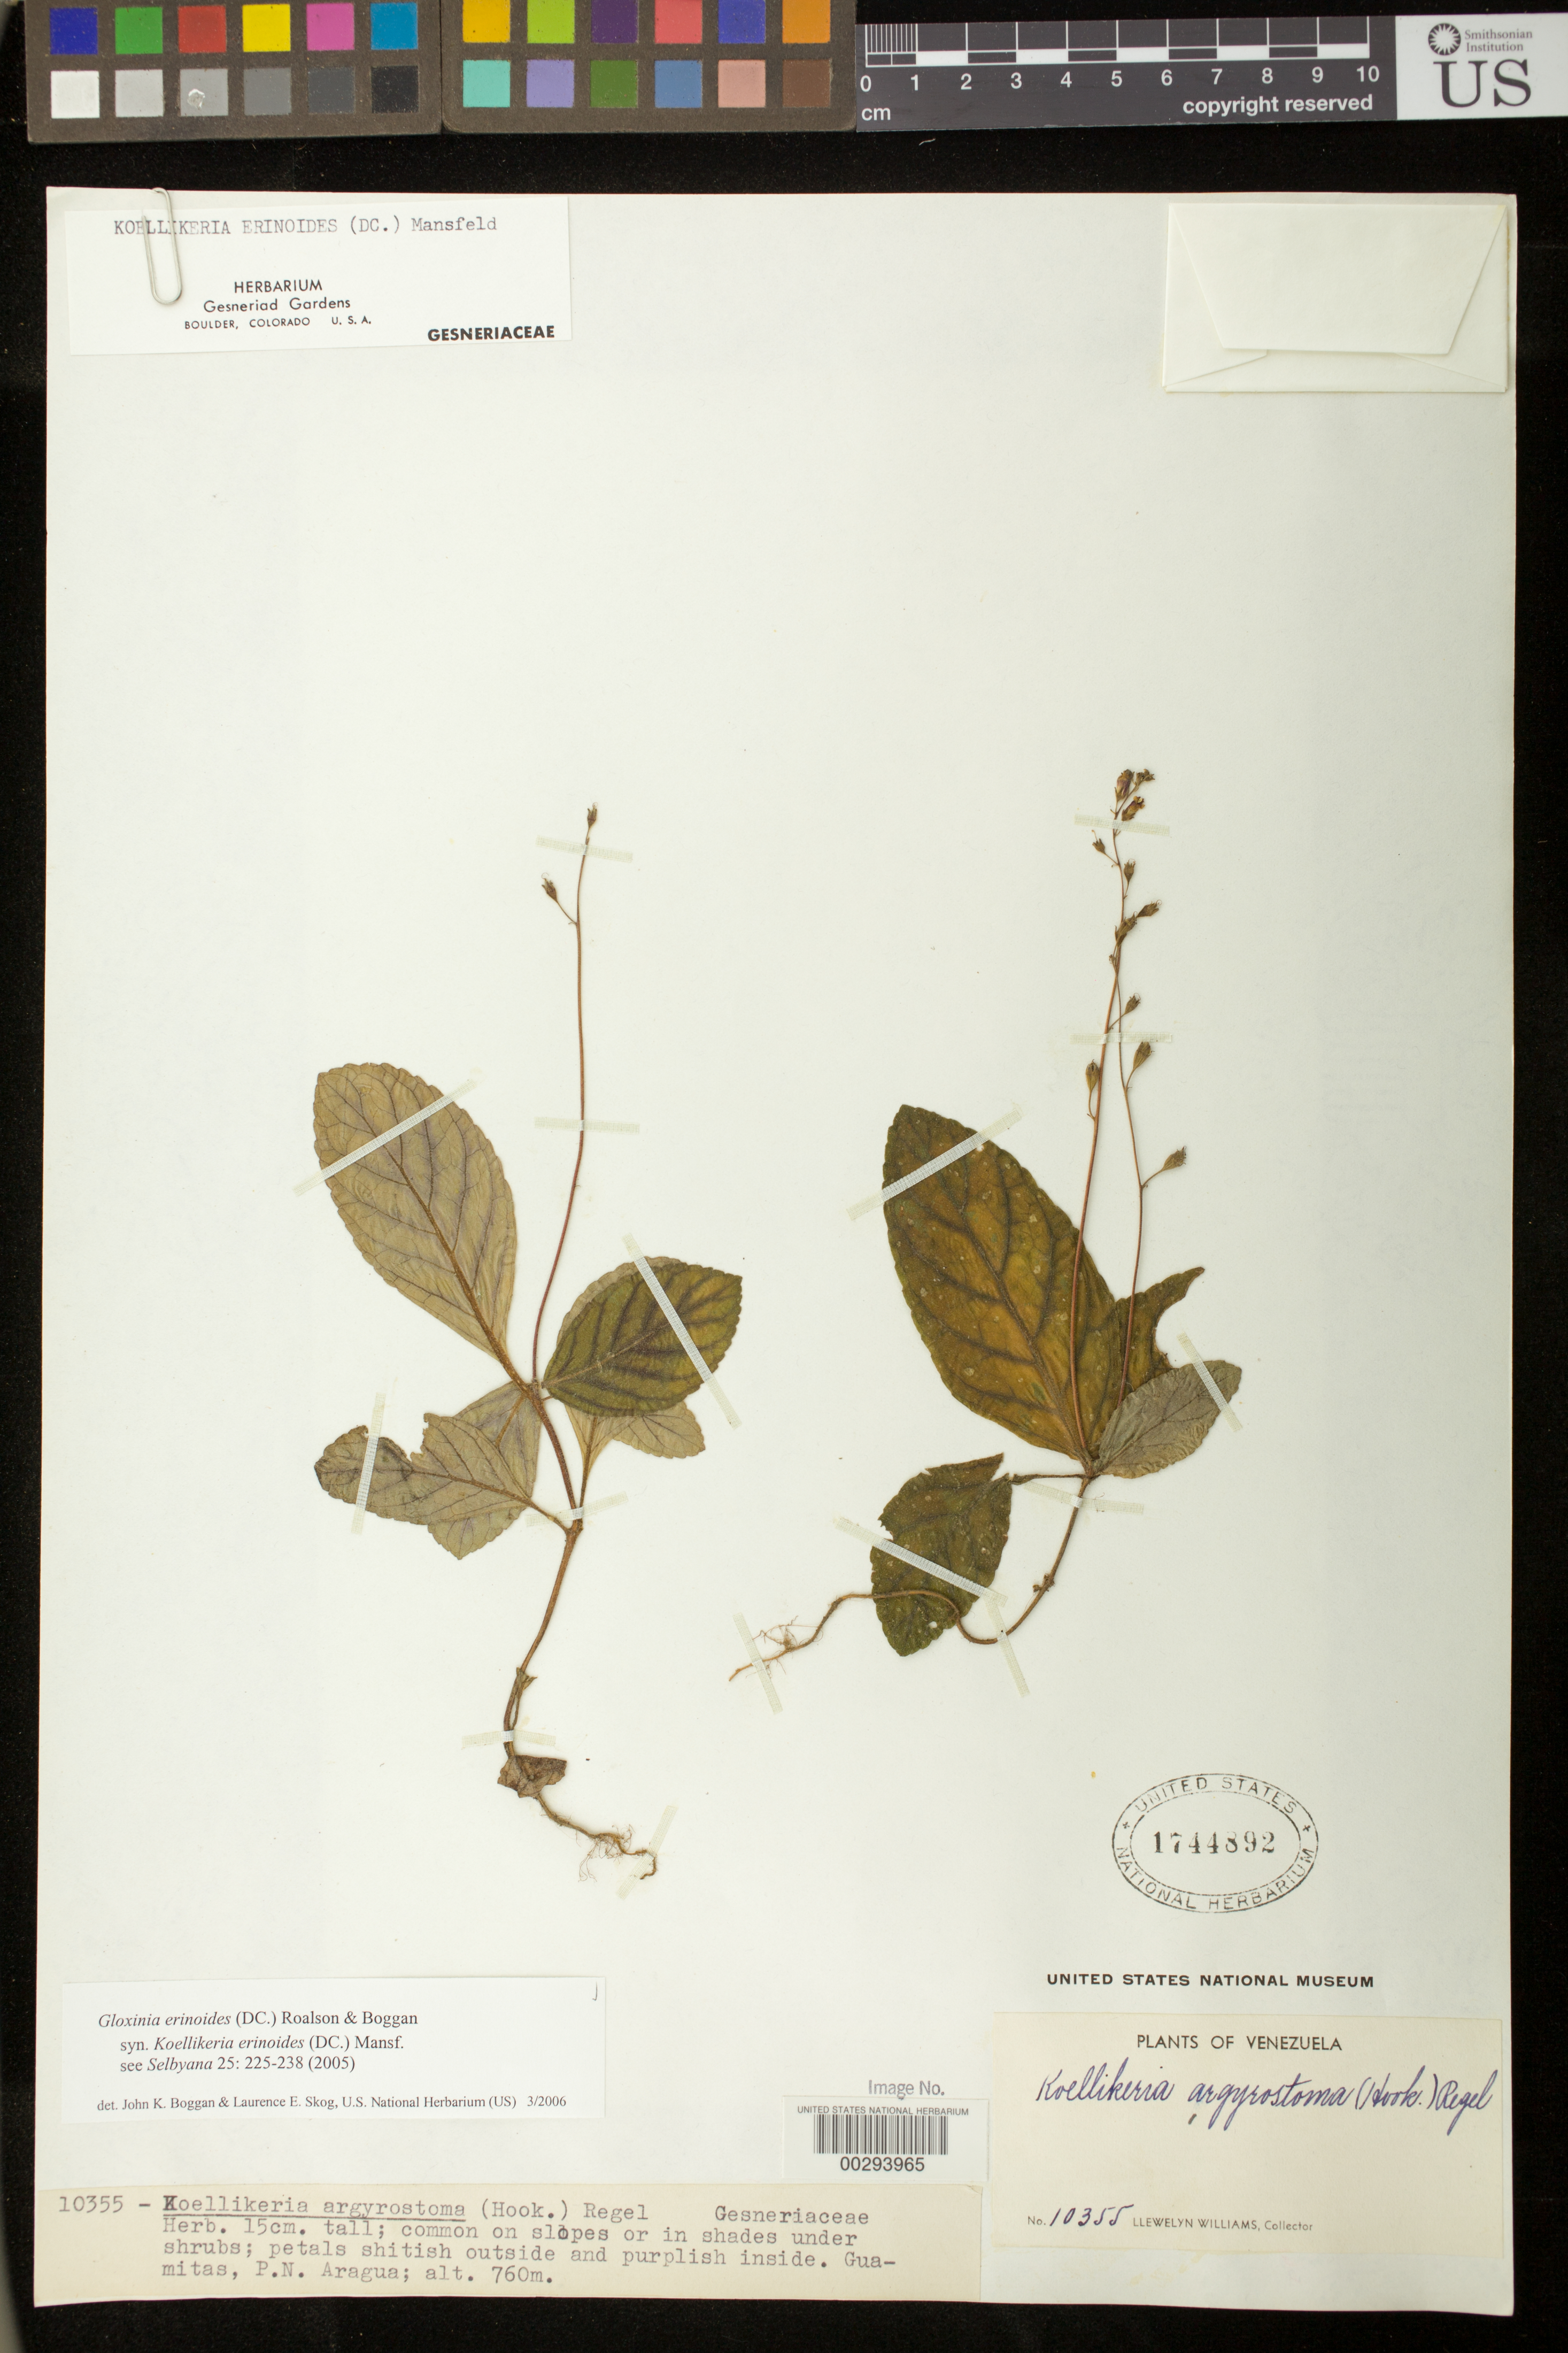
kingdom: Plantae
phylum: Tracheophyta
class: Magnoliopsida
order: Lamiales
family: Gesneriaceae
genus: Gloxinia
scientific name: Gloxinia erinoides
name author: (DC.) Roalson & Boggan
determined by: Boggan, J. K.; Skog, L. E.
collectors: L. Williams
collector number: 10355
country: Venezuela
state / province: Aragua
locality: Guamitas, p N Aragua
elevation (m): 760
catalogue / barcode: US 1744892